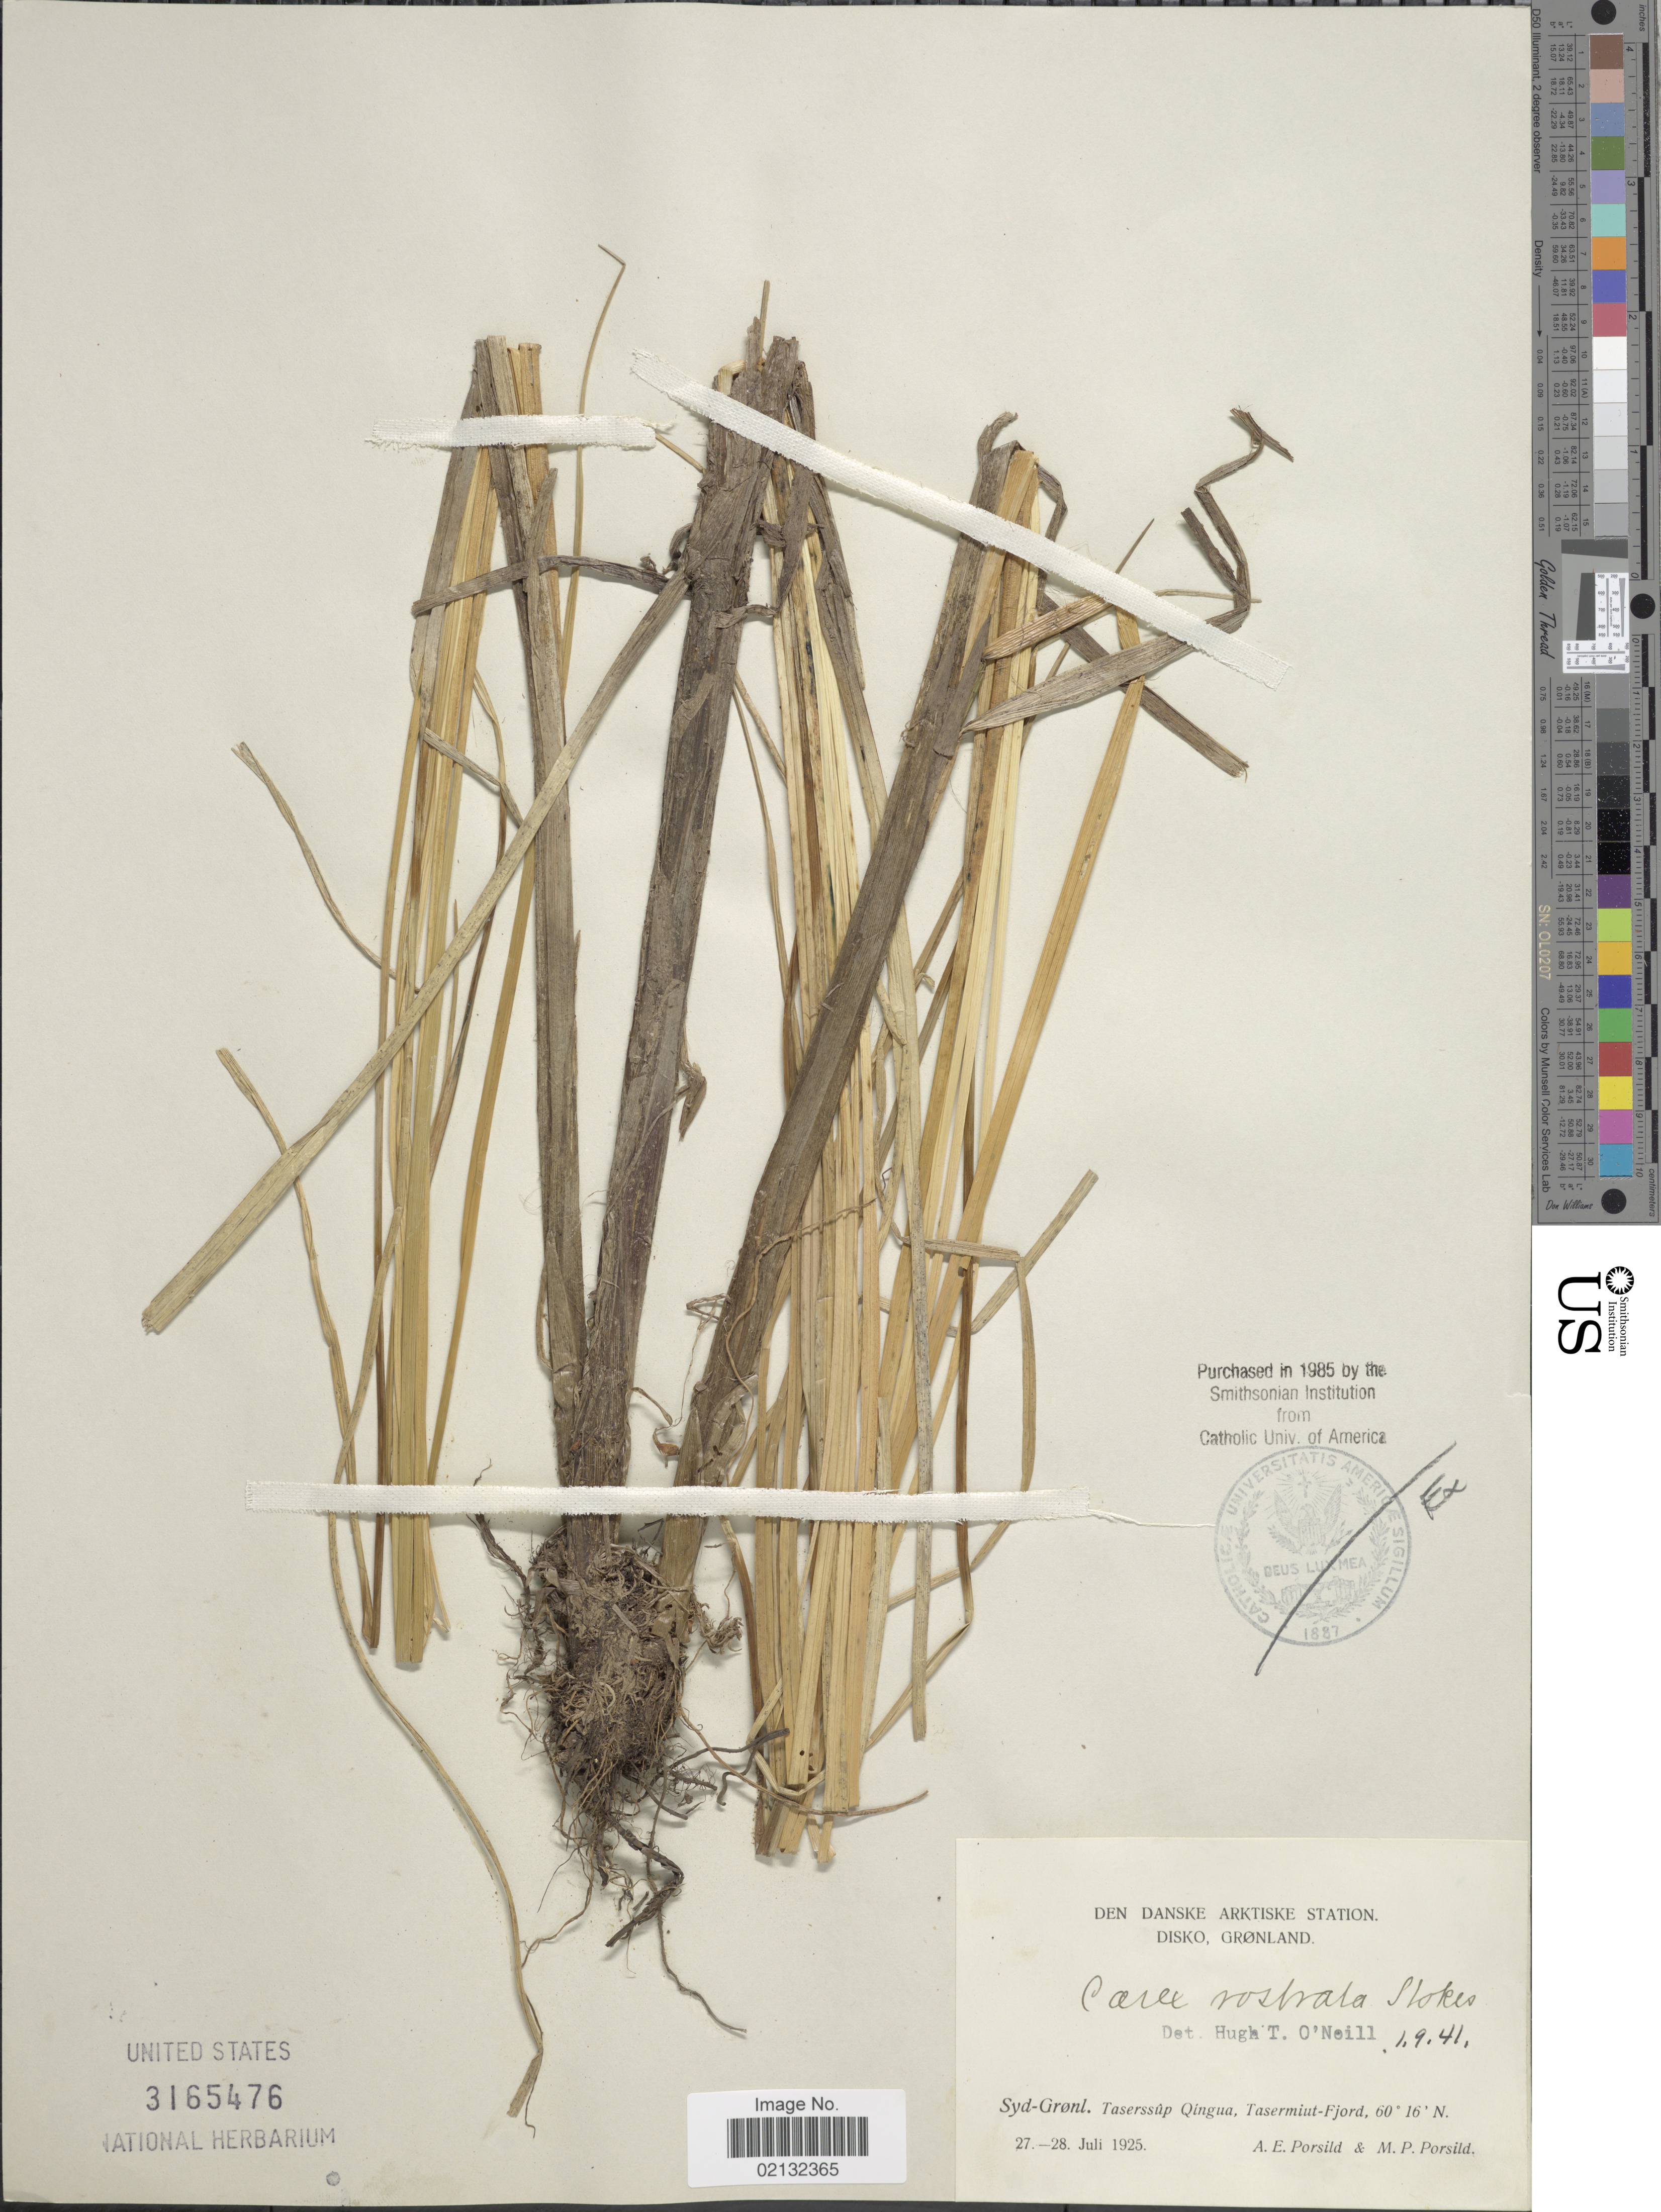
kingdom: Plantae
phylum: Tracheophyta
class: Liliopsida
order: Poales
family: Cyperaceae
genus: Carex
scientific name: Carex rostrata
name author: Stokes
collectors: A. E. Porsild & M. P. Porsild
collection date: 1925-07-27/1925-07-28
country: Greenland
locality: Den Danske Arktiske Station, Disko, Sud-Gronl. Tasersup, Oingua, Tasermiut-Fjord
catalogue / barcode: US 3165476